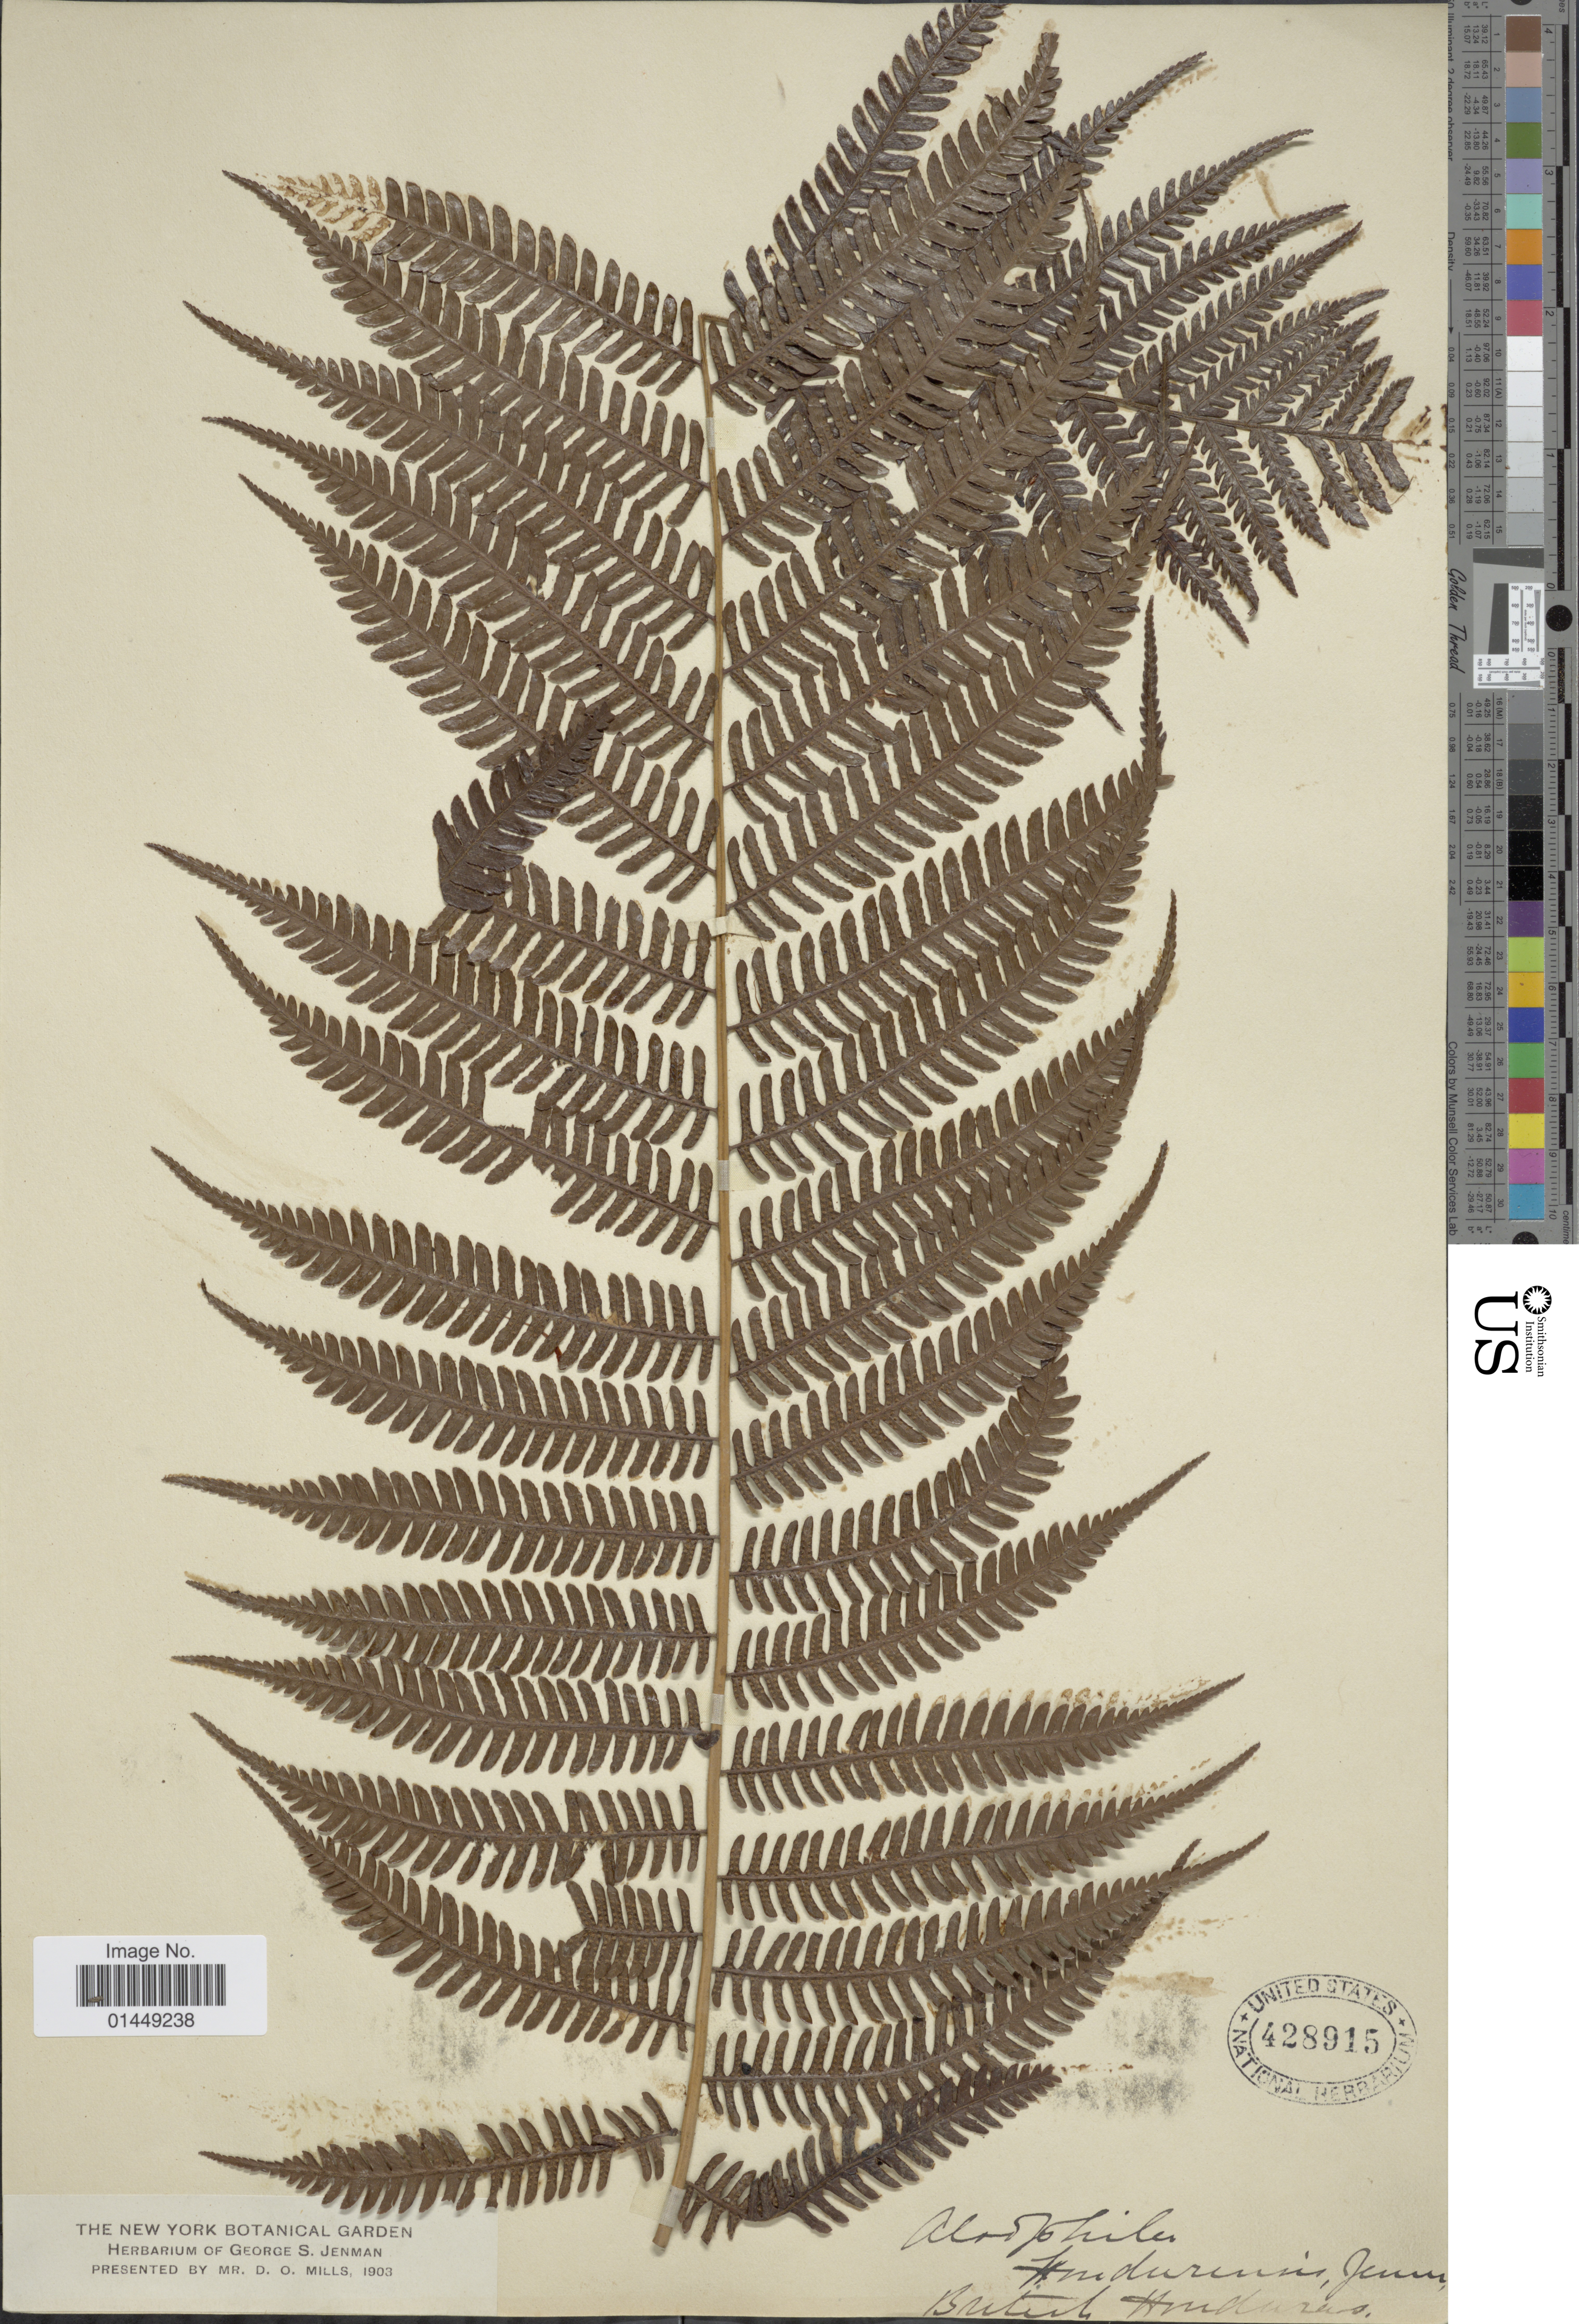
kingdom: Plantae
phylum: Tracheophyta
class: Polypodiopsida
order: Cyatheales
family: Cyatheaceae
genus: Cyathea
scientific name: Cyathea myosuriodes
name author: (Liebm.) Domin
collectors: G. S. Jenman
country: Belize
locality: British Honduras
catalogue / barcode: US 428915